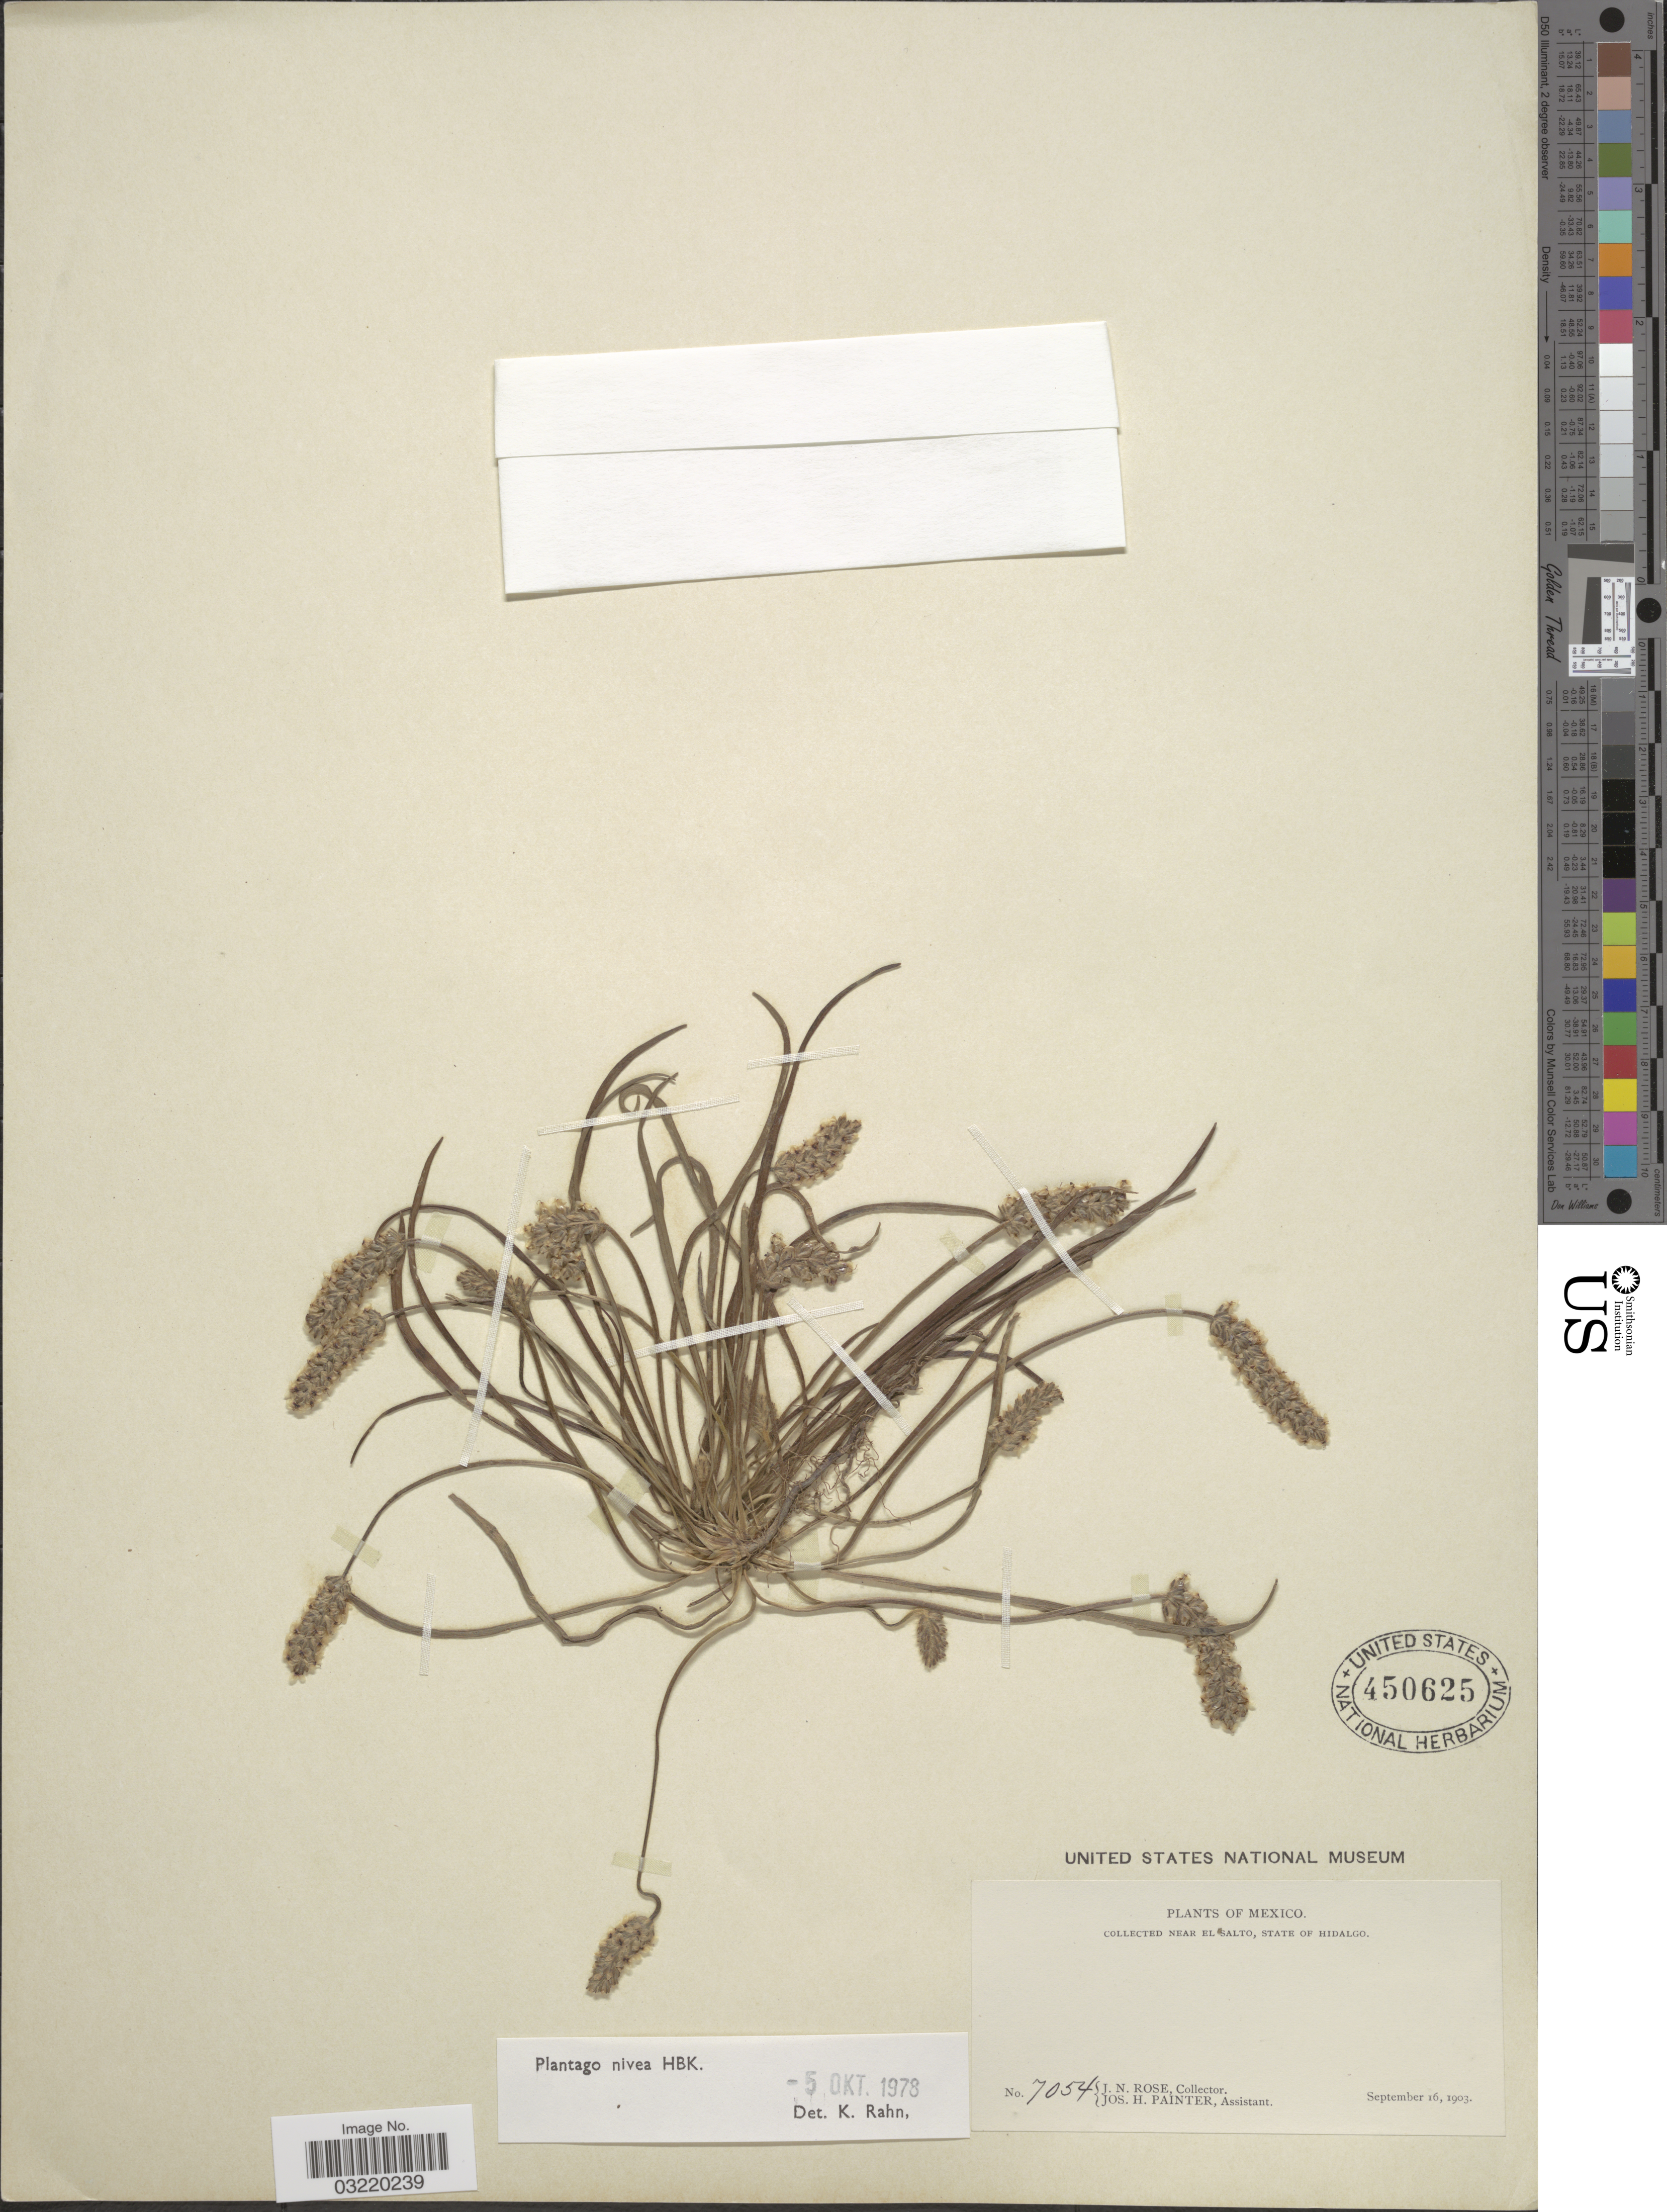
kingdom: Plantae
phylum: Tracheophyta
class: Magnoliopsida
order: Lamiales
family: Plantaginaceae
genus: Plantago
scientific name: Plantago nivea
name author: Kunth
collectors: J. N. Rose & J. H. Painter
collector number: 7054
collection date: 1903-09-16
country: Mexico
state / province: Hidalgo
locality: Near El Salto.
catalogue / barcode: US 450625